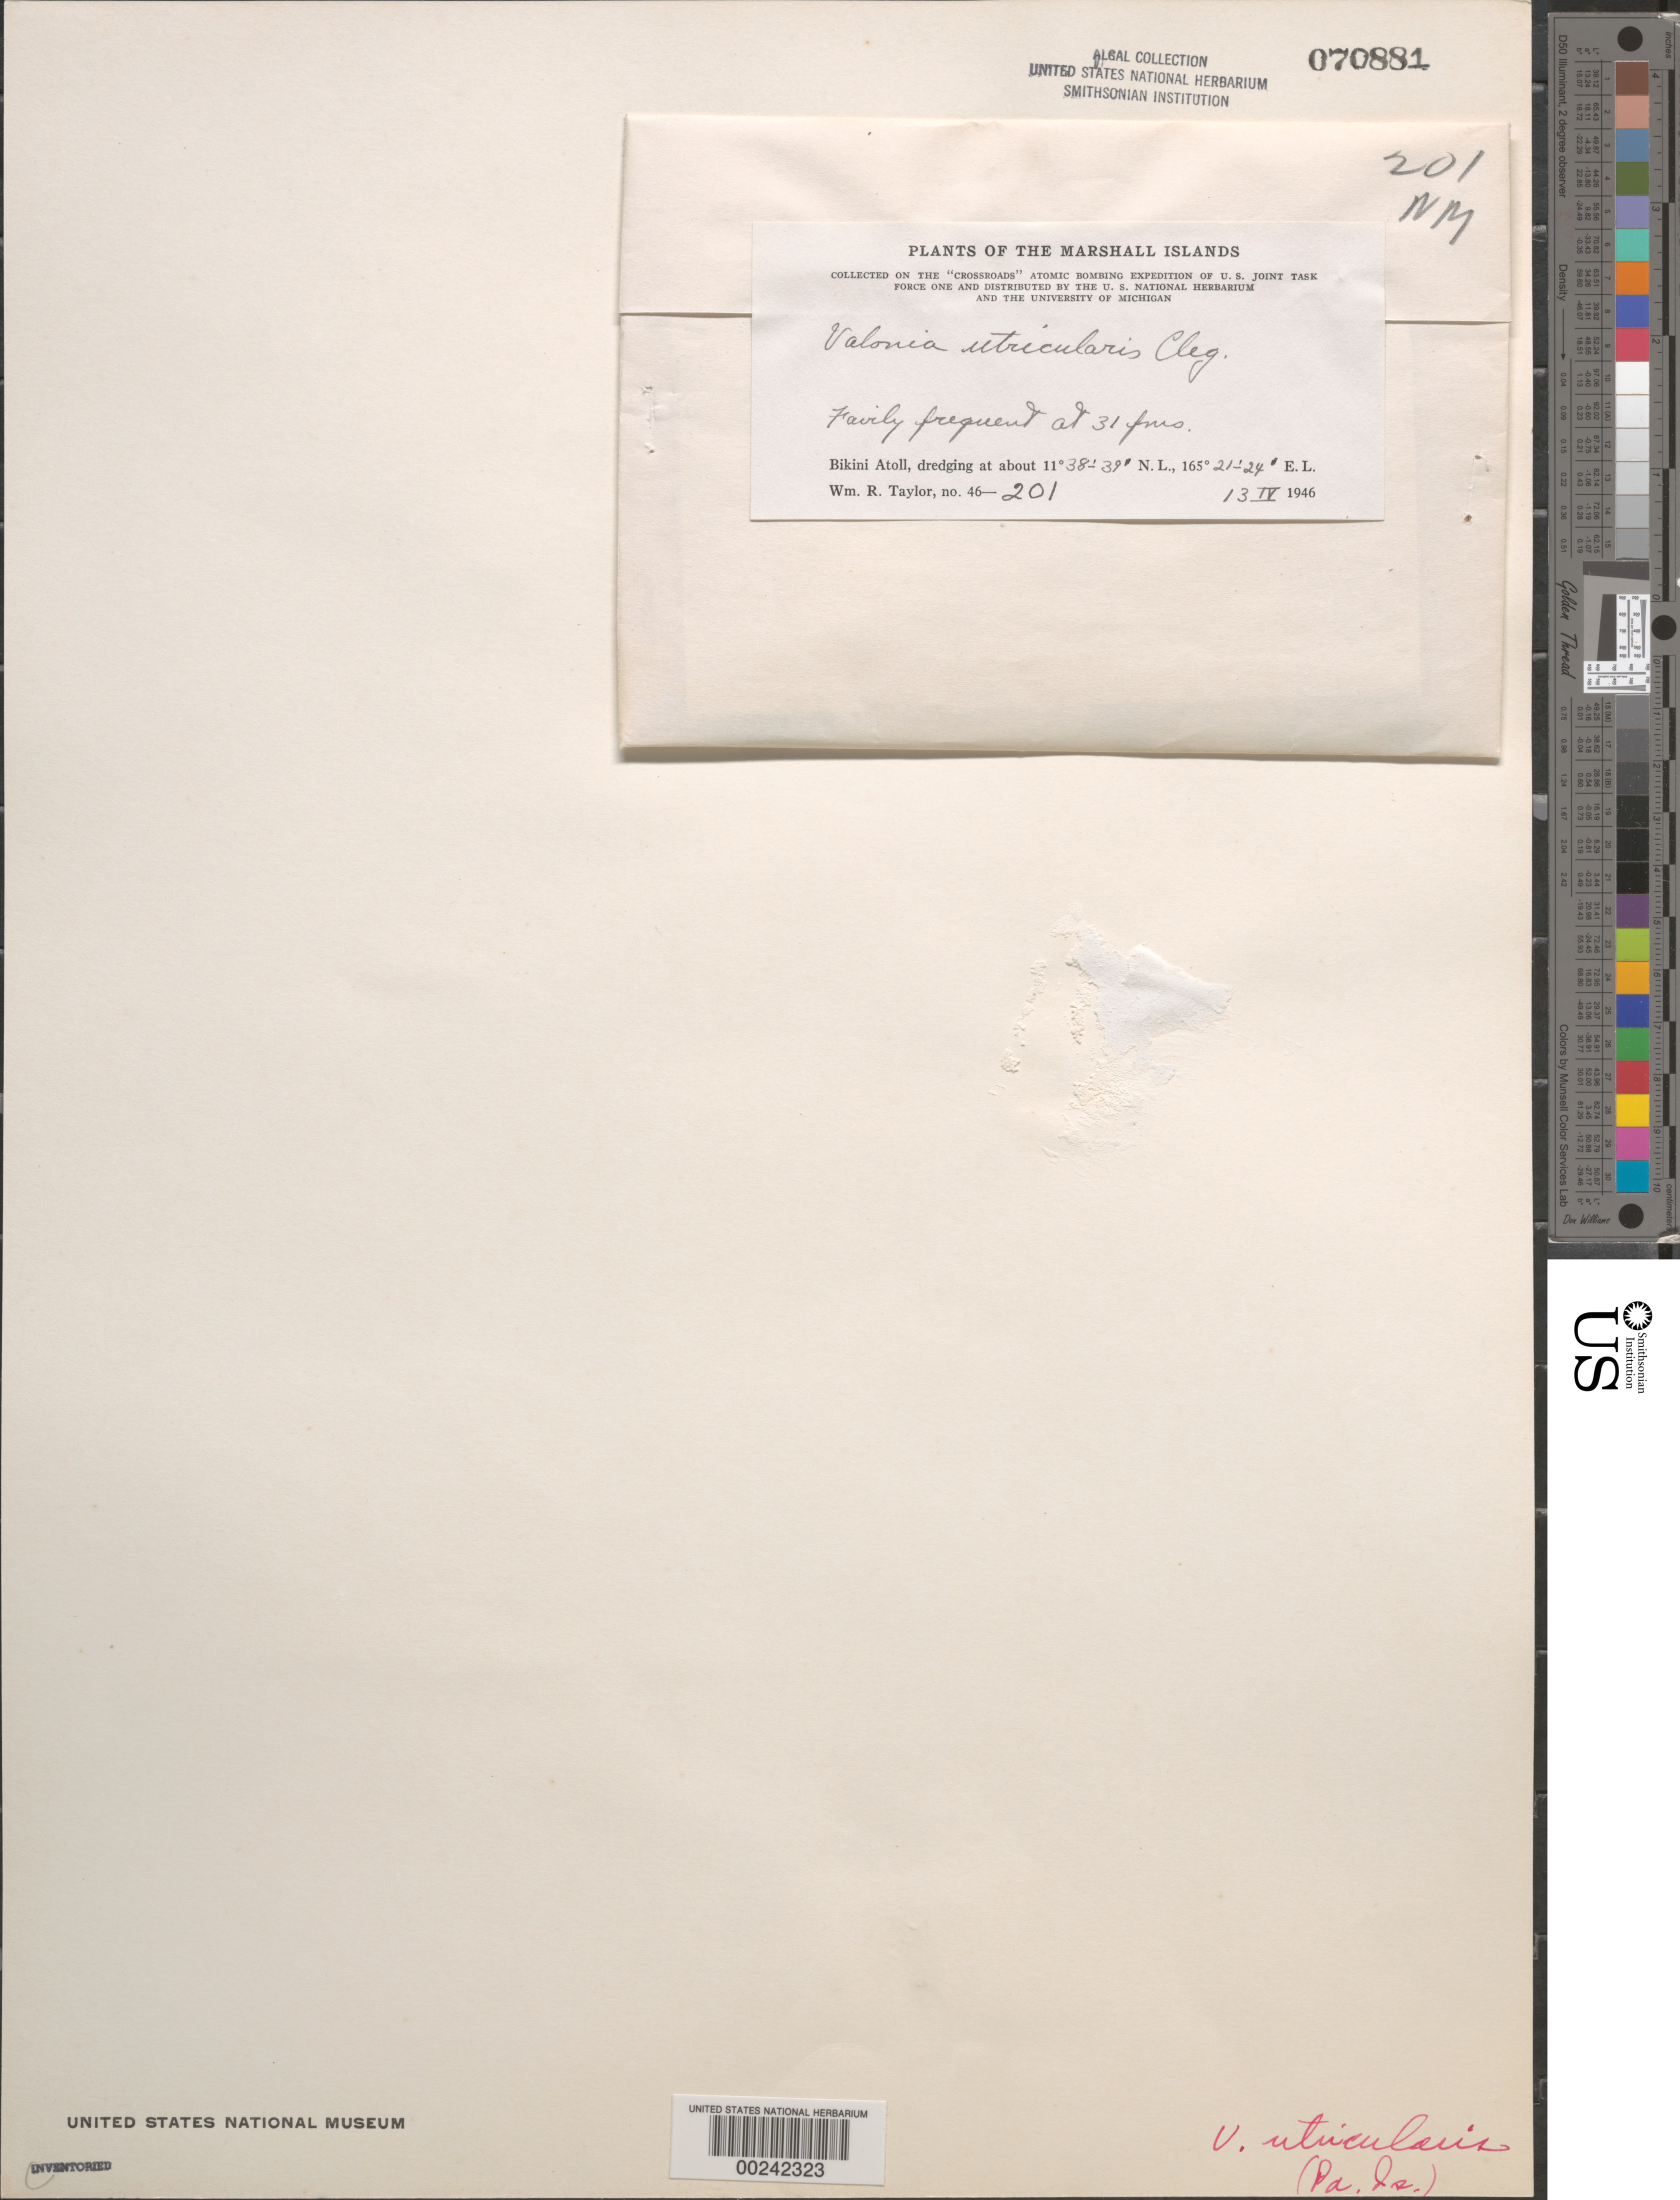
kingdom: Plantae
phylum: Chlorophyta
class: Ulvophyceae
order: Siphonocladales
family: Valoniaceae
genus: Valonia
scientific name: Valonia utricularis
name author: (Roth) C. Agardh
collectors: W. R. Taylor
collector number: WRT 46-201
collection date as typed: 13 Apr 1946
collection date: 1946-04-13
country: Marshall Islands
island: Bikini Atoll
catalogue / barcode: US 70881